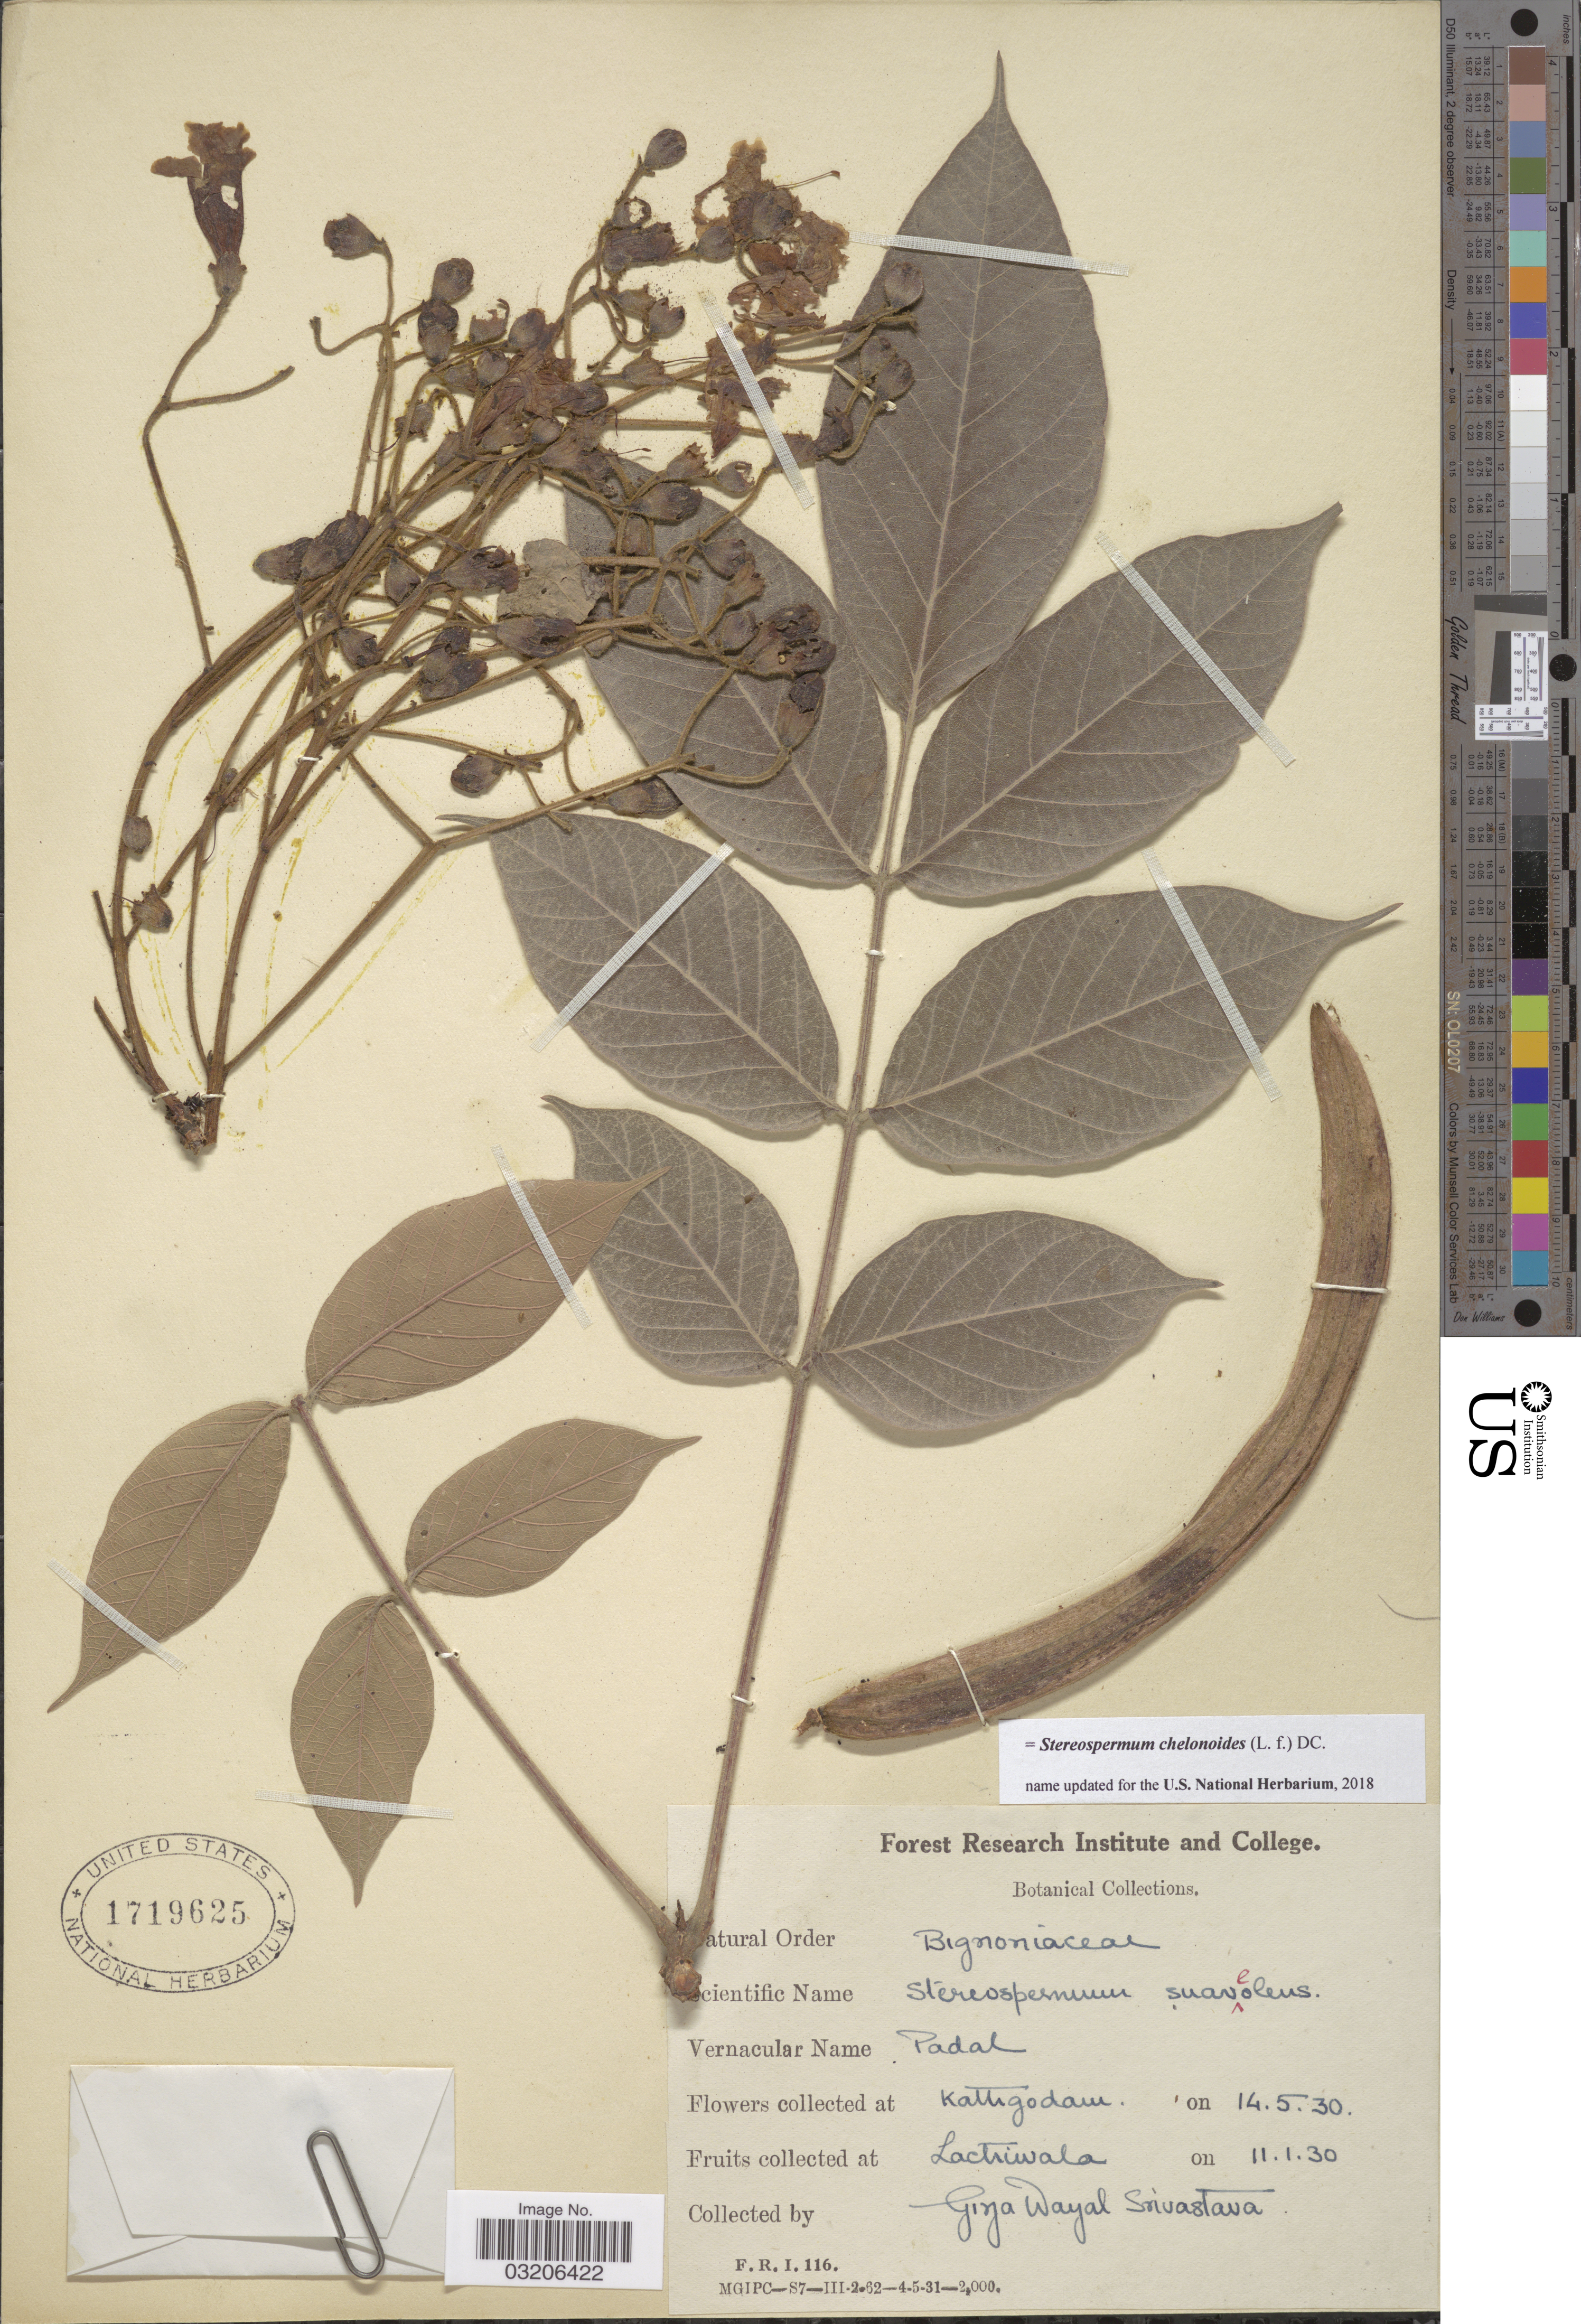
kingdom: Plantae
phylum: Tracheophyta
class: Magnoliopsida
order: Lamiales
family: Bignoniaceae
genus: Stereospermum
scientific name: Stereospermum chelonoides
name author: DC.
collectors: G. Srivastava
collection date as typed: Transcribed d/m/y: 11/1/30 to 14/5/30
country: India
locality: Kattigodam, Lachiwala.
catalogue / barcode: US 1719625